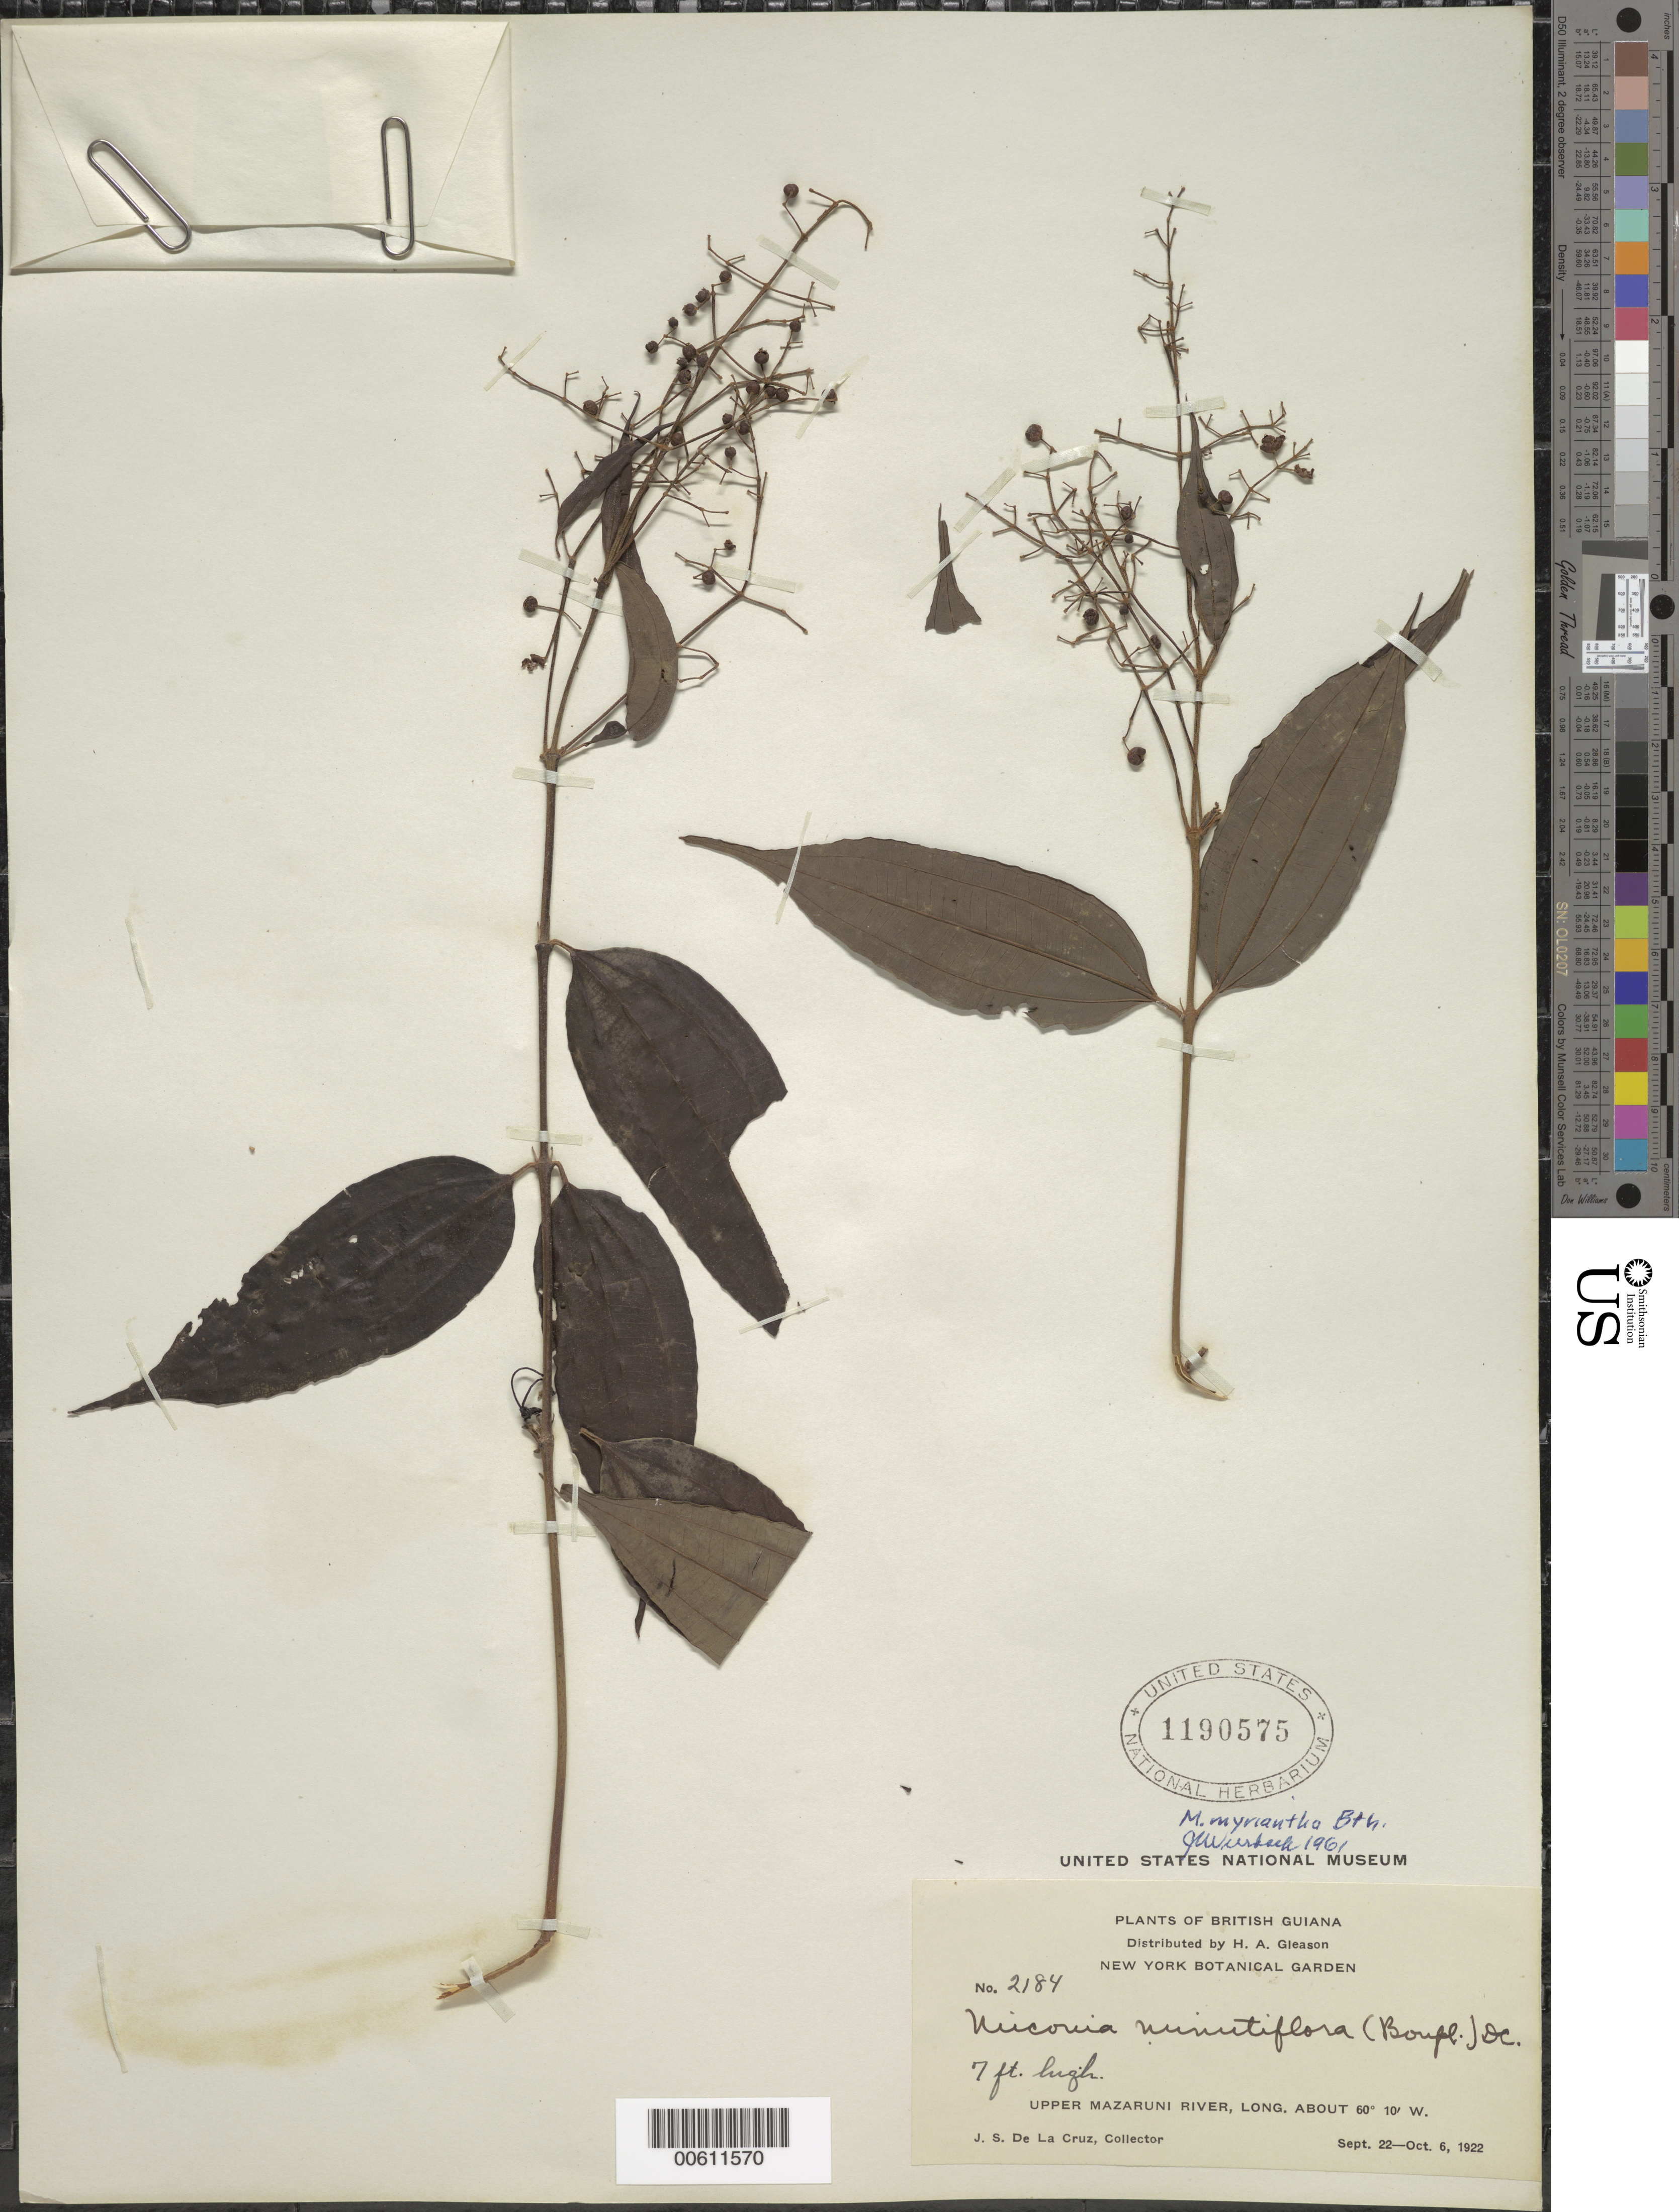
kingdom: Plantae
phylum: Tracheophyta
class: Magnoliopsida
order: Myrtales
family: Melastomataceae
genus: Miconia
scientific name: Miconia myriantha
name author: Benth.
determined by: Wurdack, John J., (US), US (UNITED STATES)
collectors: J. S. de la Cruz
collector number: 2184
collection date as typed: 22-Sep-22 to 6-Oct-22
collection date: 1922-09-22/1922-10-06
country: Guyana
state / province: Cuyuni-Mazaruni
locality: Upper Mazaruni R.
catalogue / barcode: US 1190575